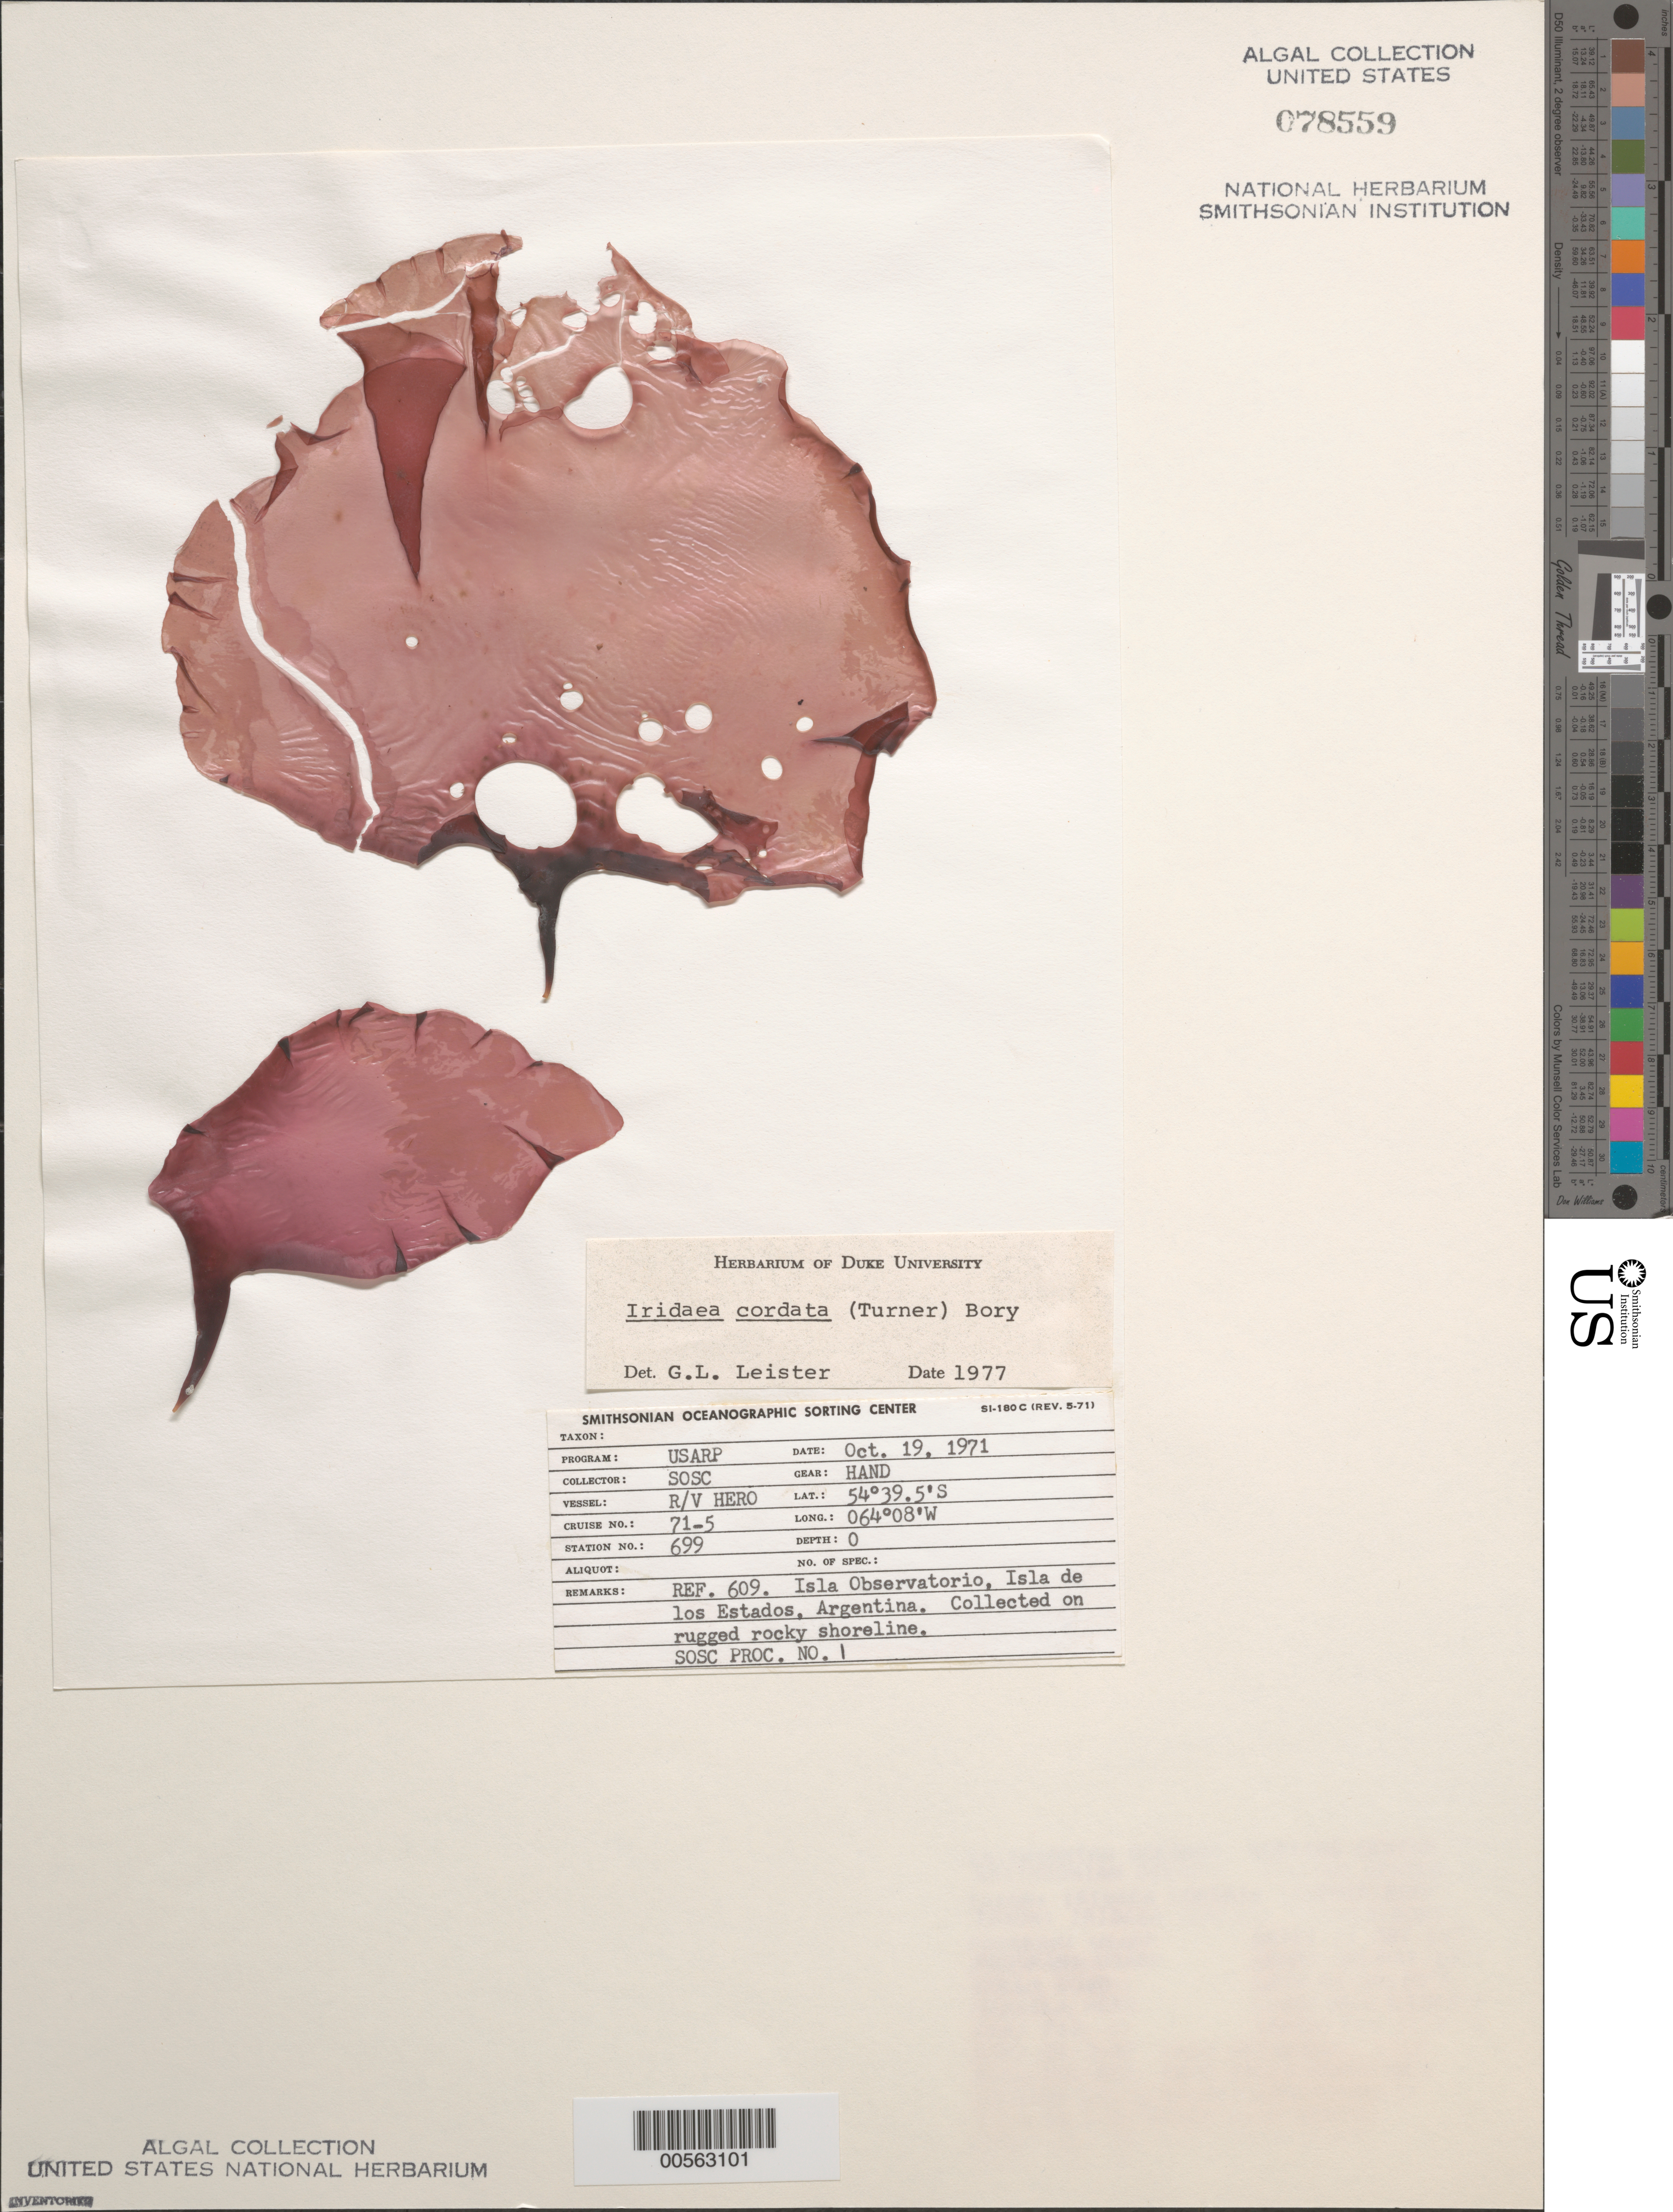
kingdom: Plantae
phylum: Rhodophyta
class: Florideophyceae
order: Gigartinales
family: Gigartinaceae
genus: Iridaea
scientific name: Iridaea cordata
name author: (Turner) Bory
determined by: Leister, G. L.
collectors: SOSC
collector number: Station 699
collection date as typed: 19 Oct 1971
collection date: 1971-10-19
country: Argentina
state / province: Tierra del Fuego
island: Isla Observatorio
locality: North of Isla de los Estados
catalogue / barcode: US 78559